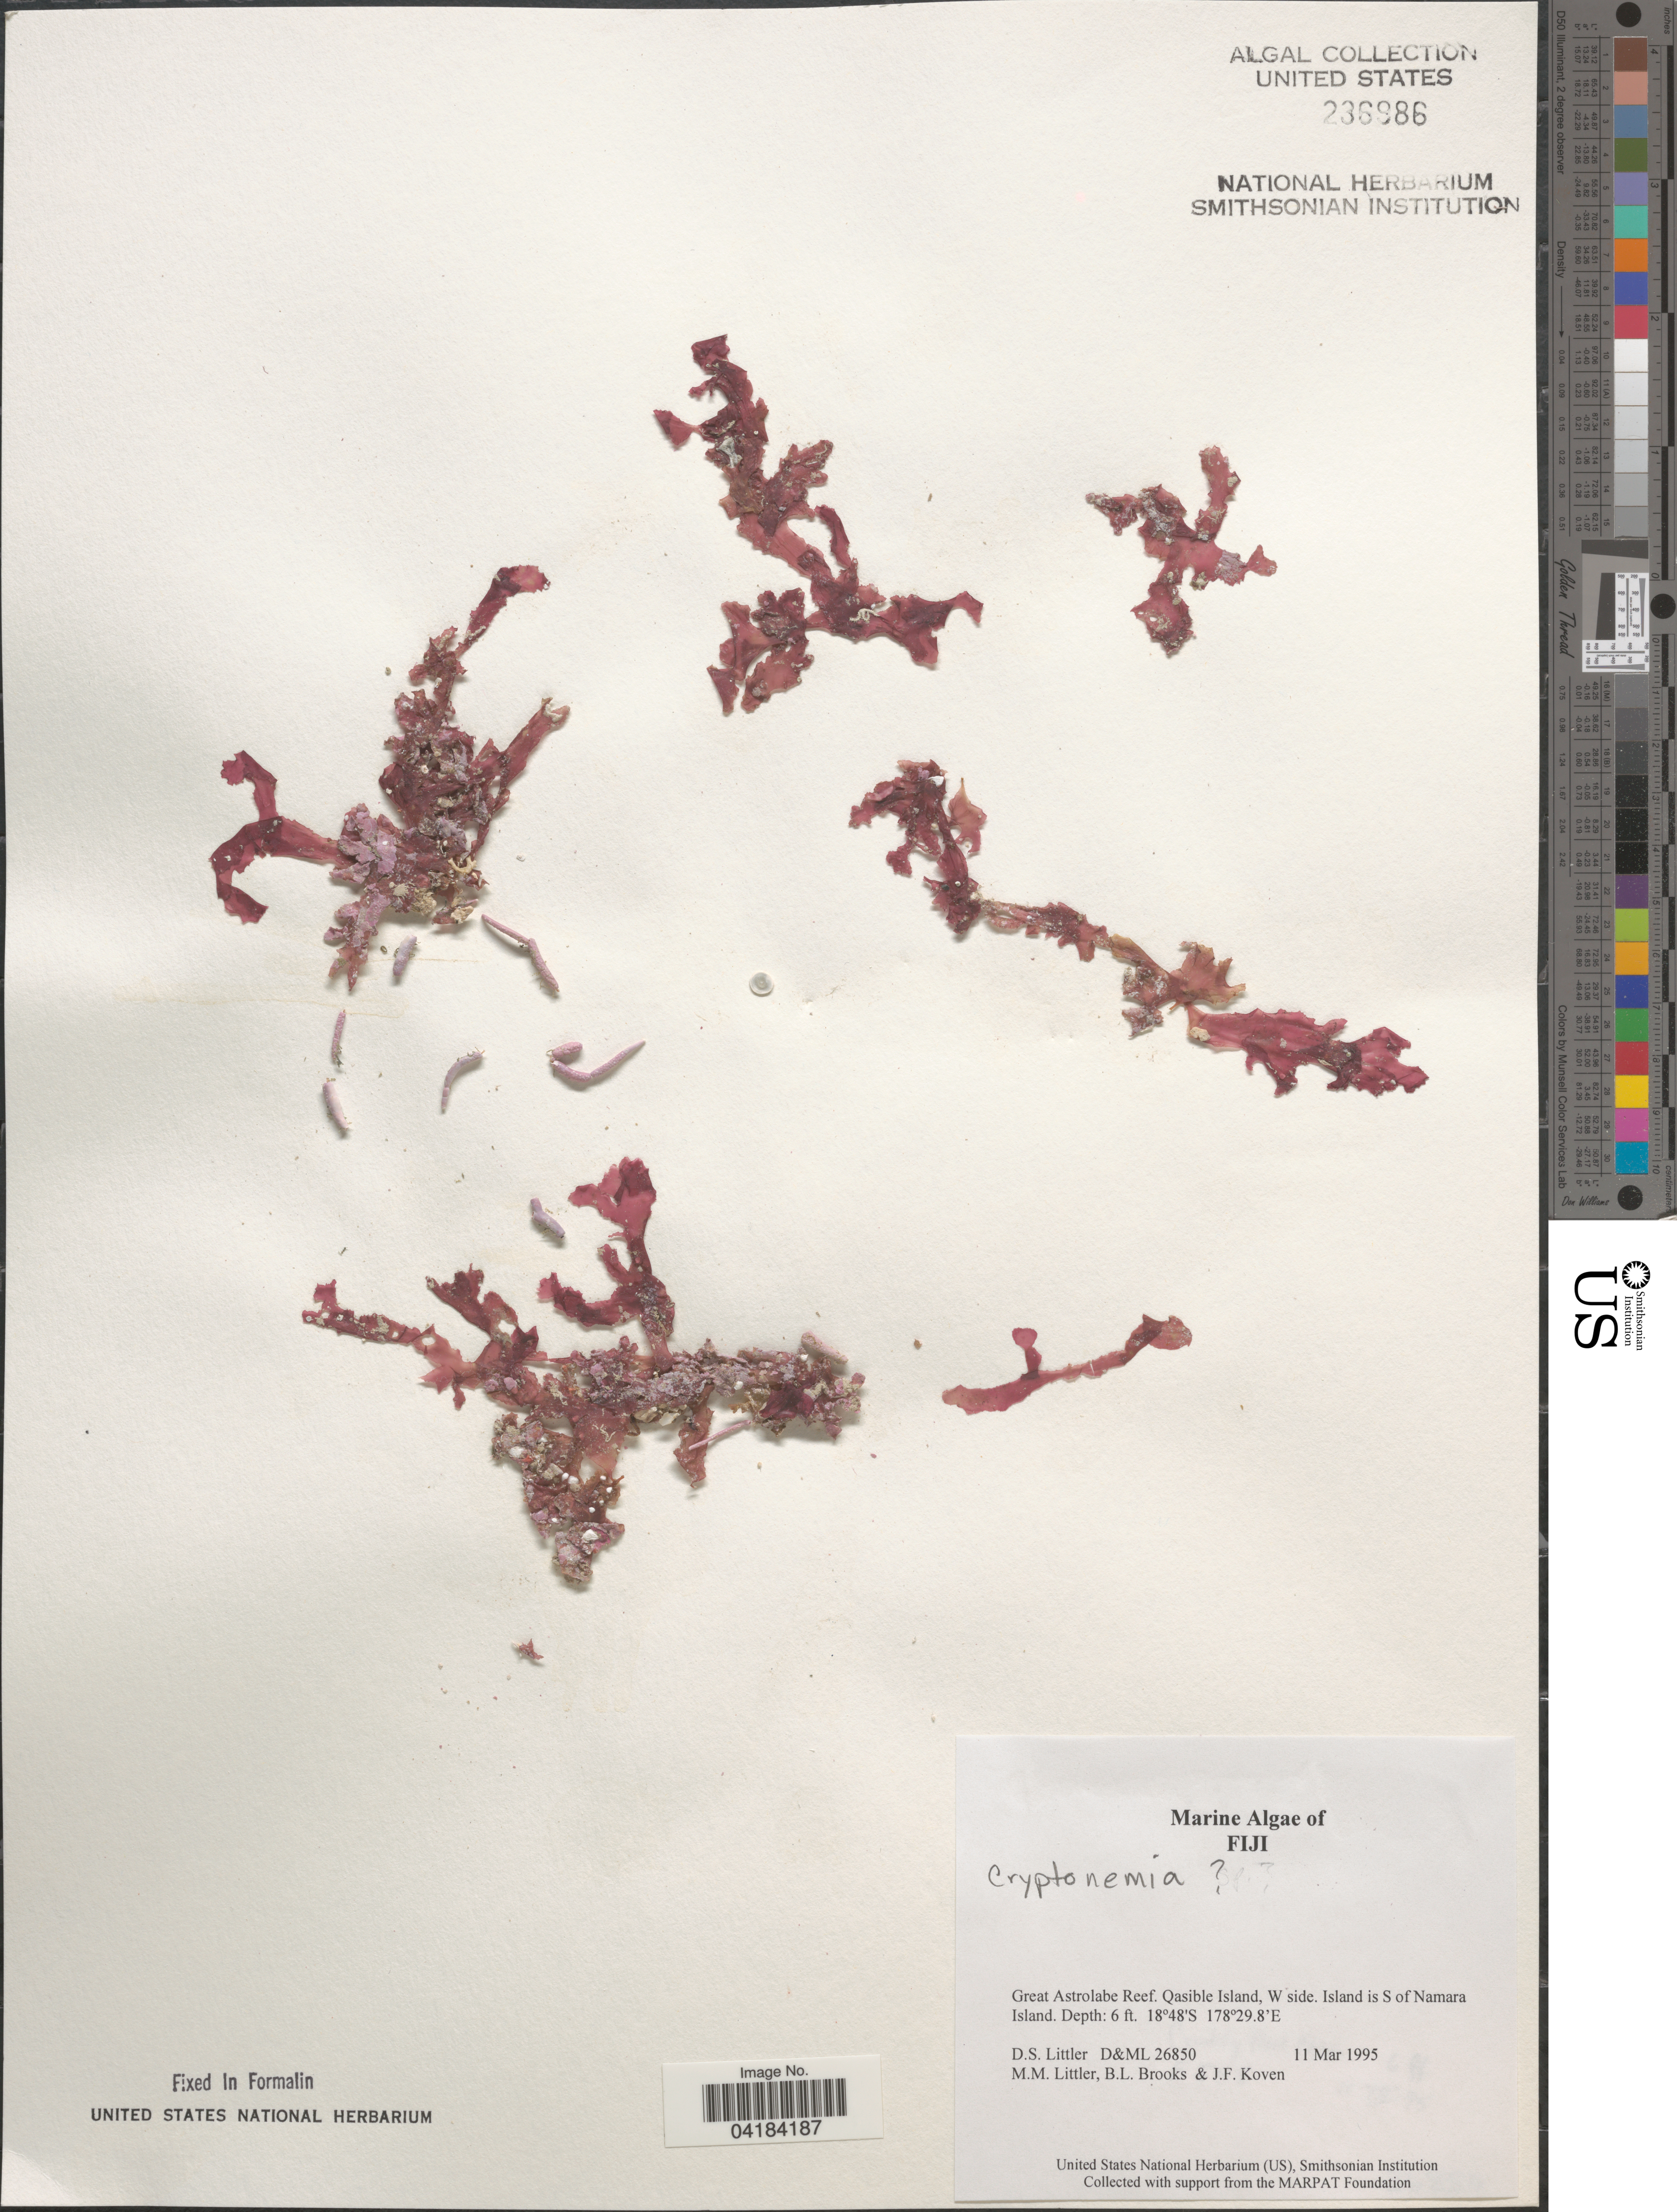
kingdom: Plantae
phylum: Rhodophyta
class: Florideophyceae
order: Halymeniales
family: Halymeniaceae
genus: Cryptonemia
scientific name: Cryptonemia sp.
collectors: D. S. Littler, B. Brooks & J. Koven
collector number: D&ML26850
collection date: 1995-03-11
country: Fiji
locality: Great Astrolabe Reef. Qasible Island, W side. Island is S of Namara Island.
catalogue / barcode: US 236986